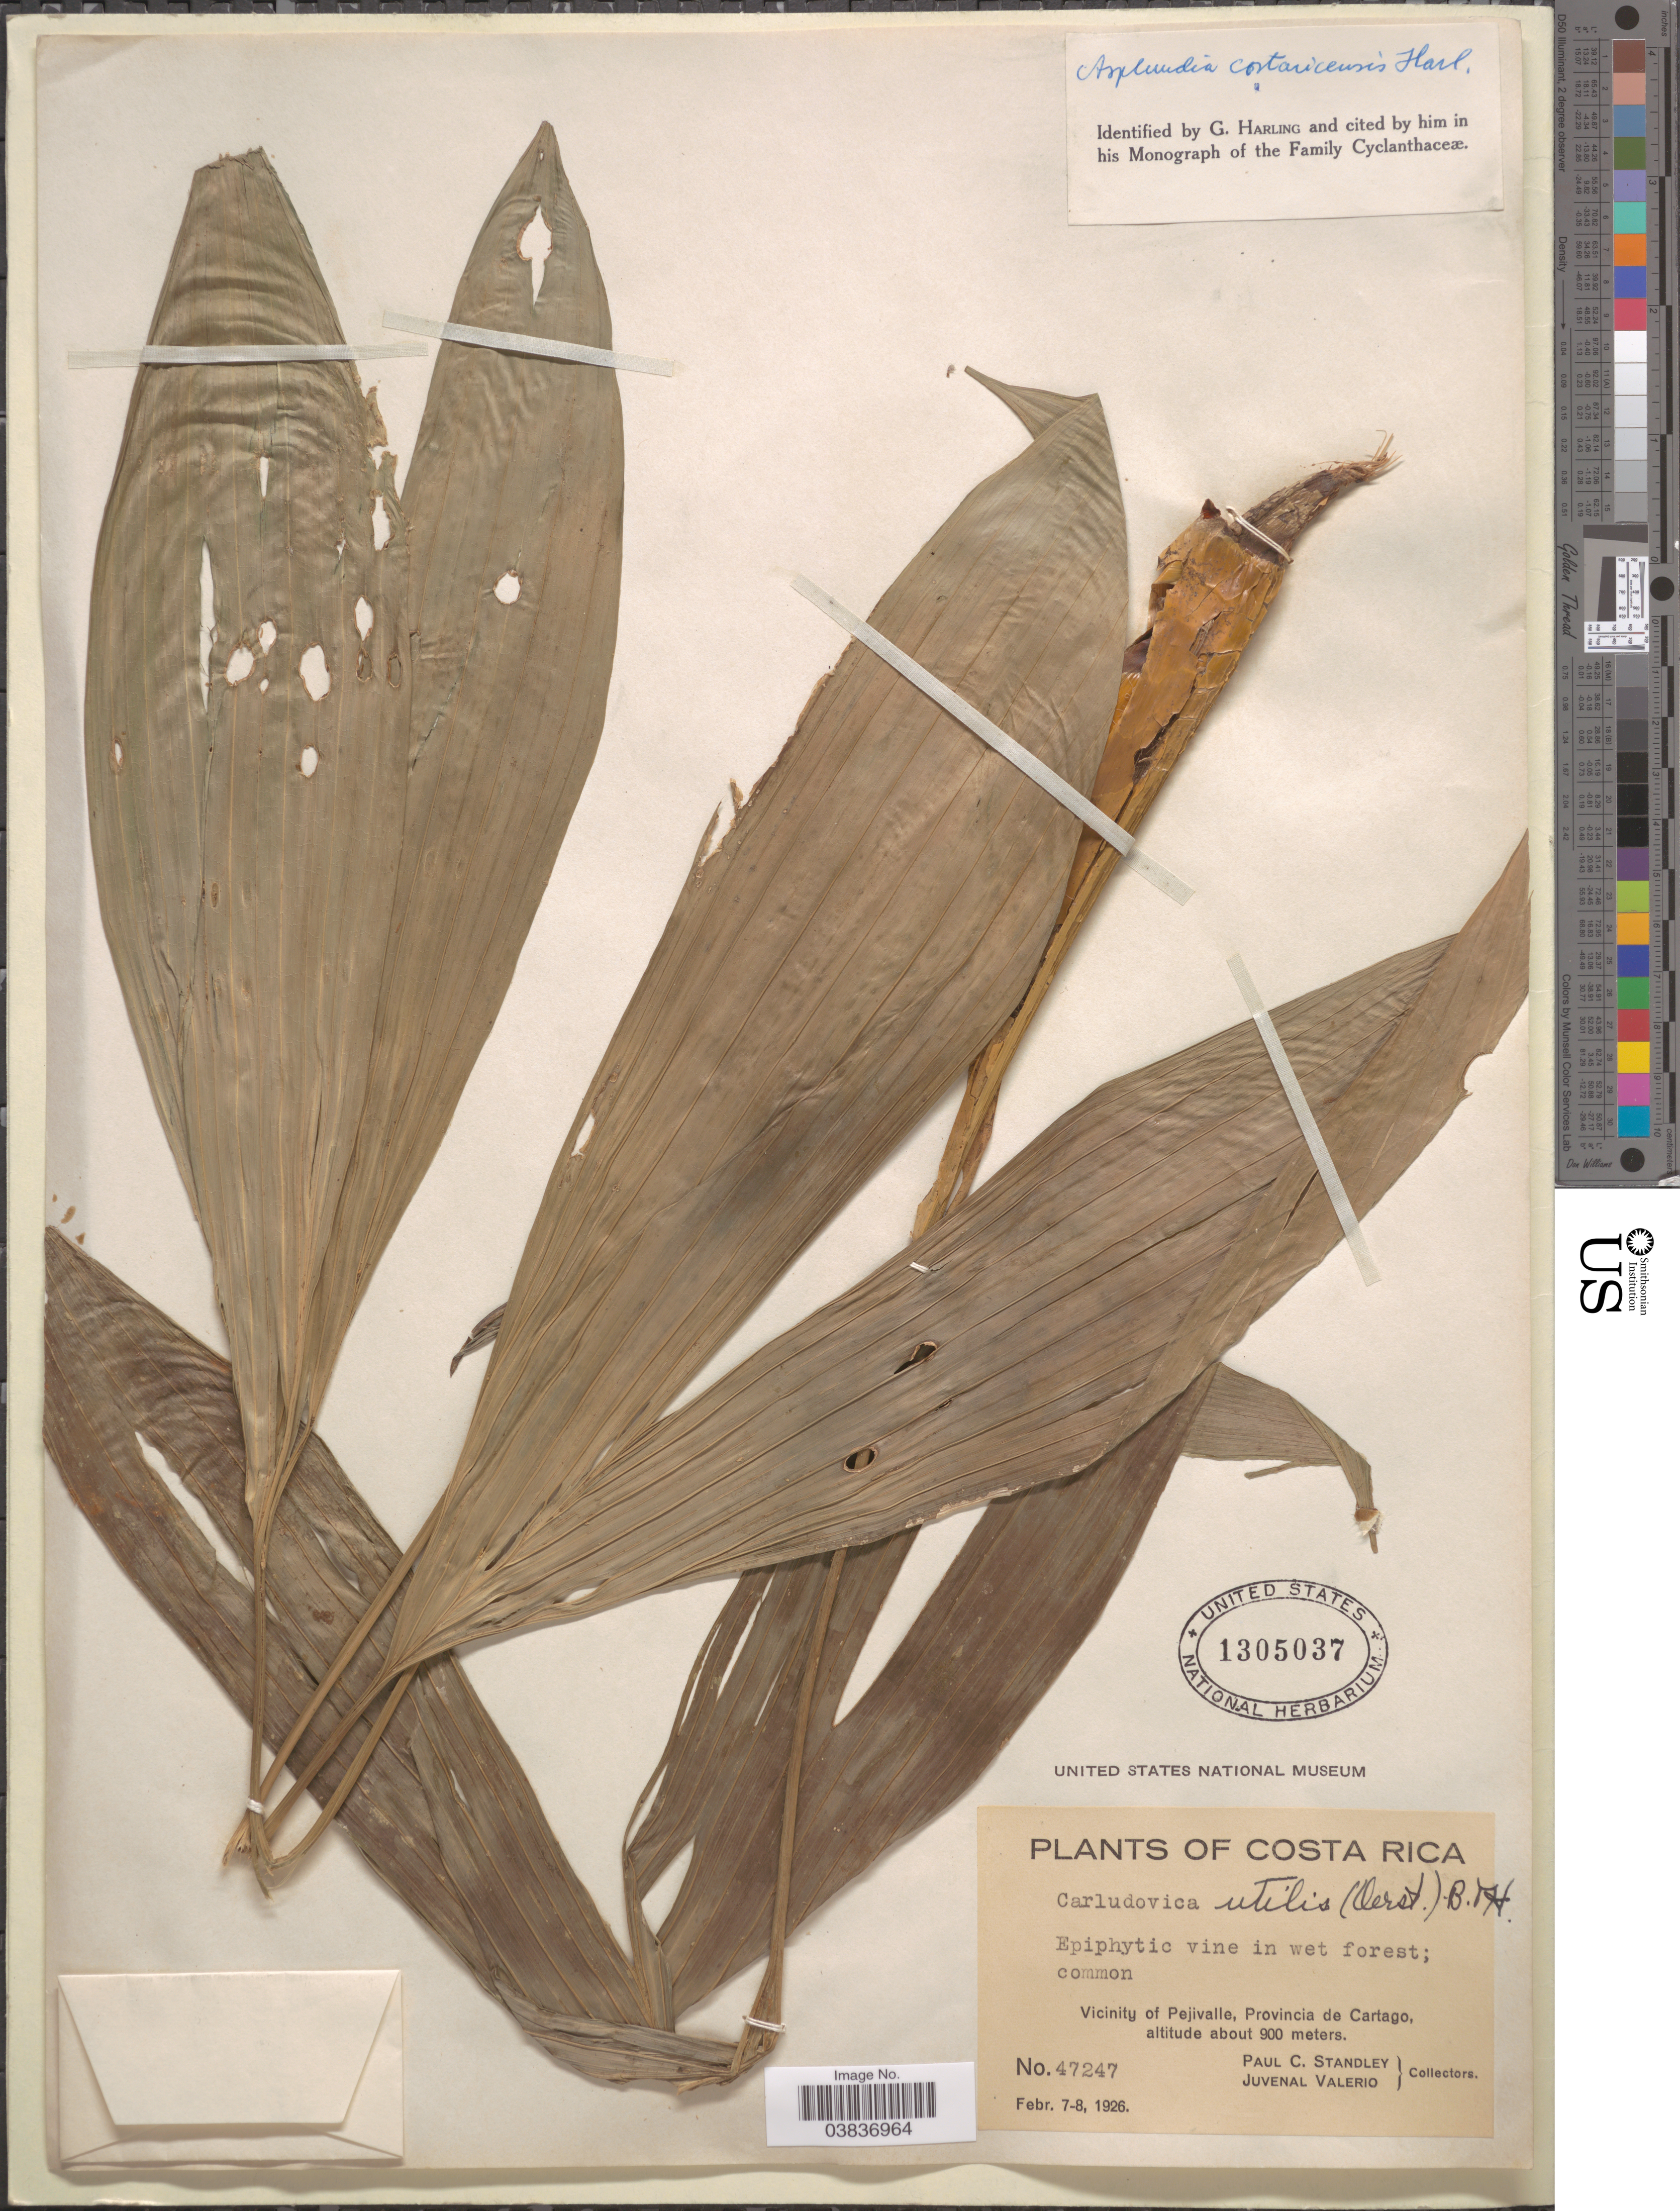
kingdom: Plantae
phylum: Tracheophyta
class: Liliopsida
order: Pandanales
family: Cyclanthaceae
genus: Asplundia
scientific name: Asplundia costaricensis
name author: Harling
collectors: P. C. Standley & J. Valerio R.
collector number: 47247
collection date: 1926-02-07/1926-02-08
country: Costa Rica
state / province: Cartago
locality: Vicinity of Peijavalle.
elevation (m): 900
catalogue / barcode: US 1305037